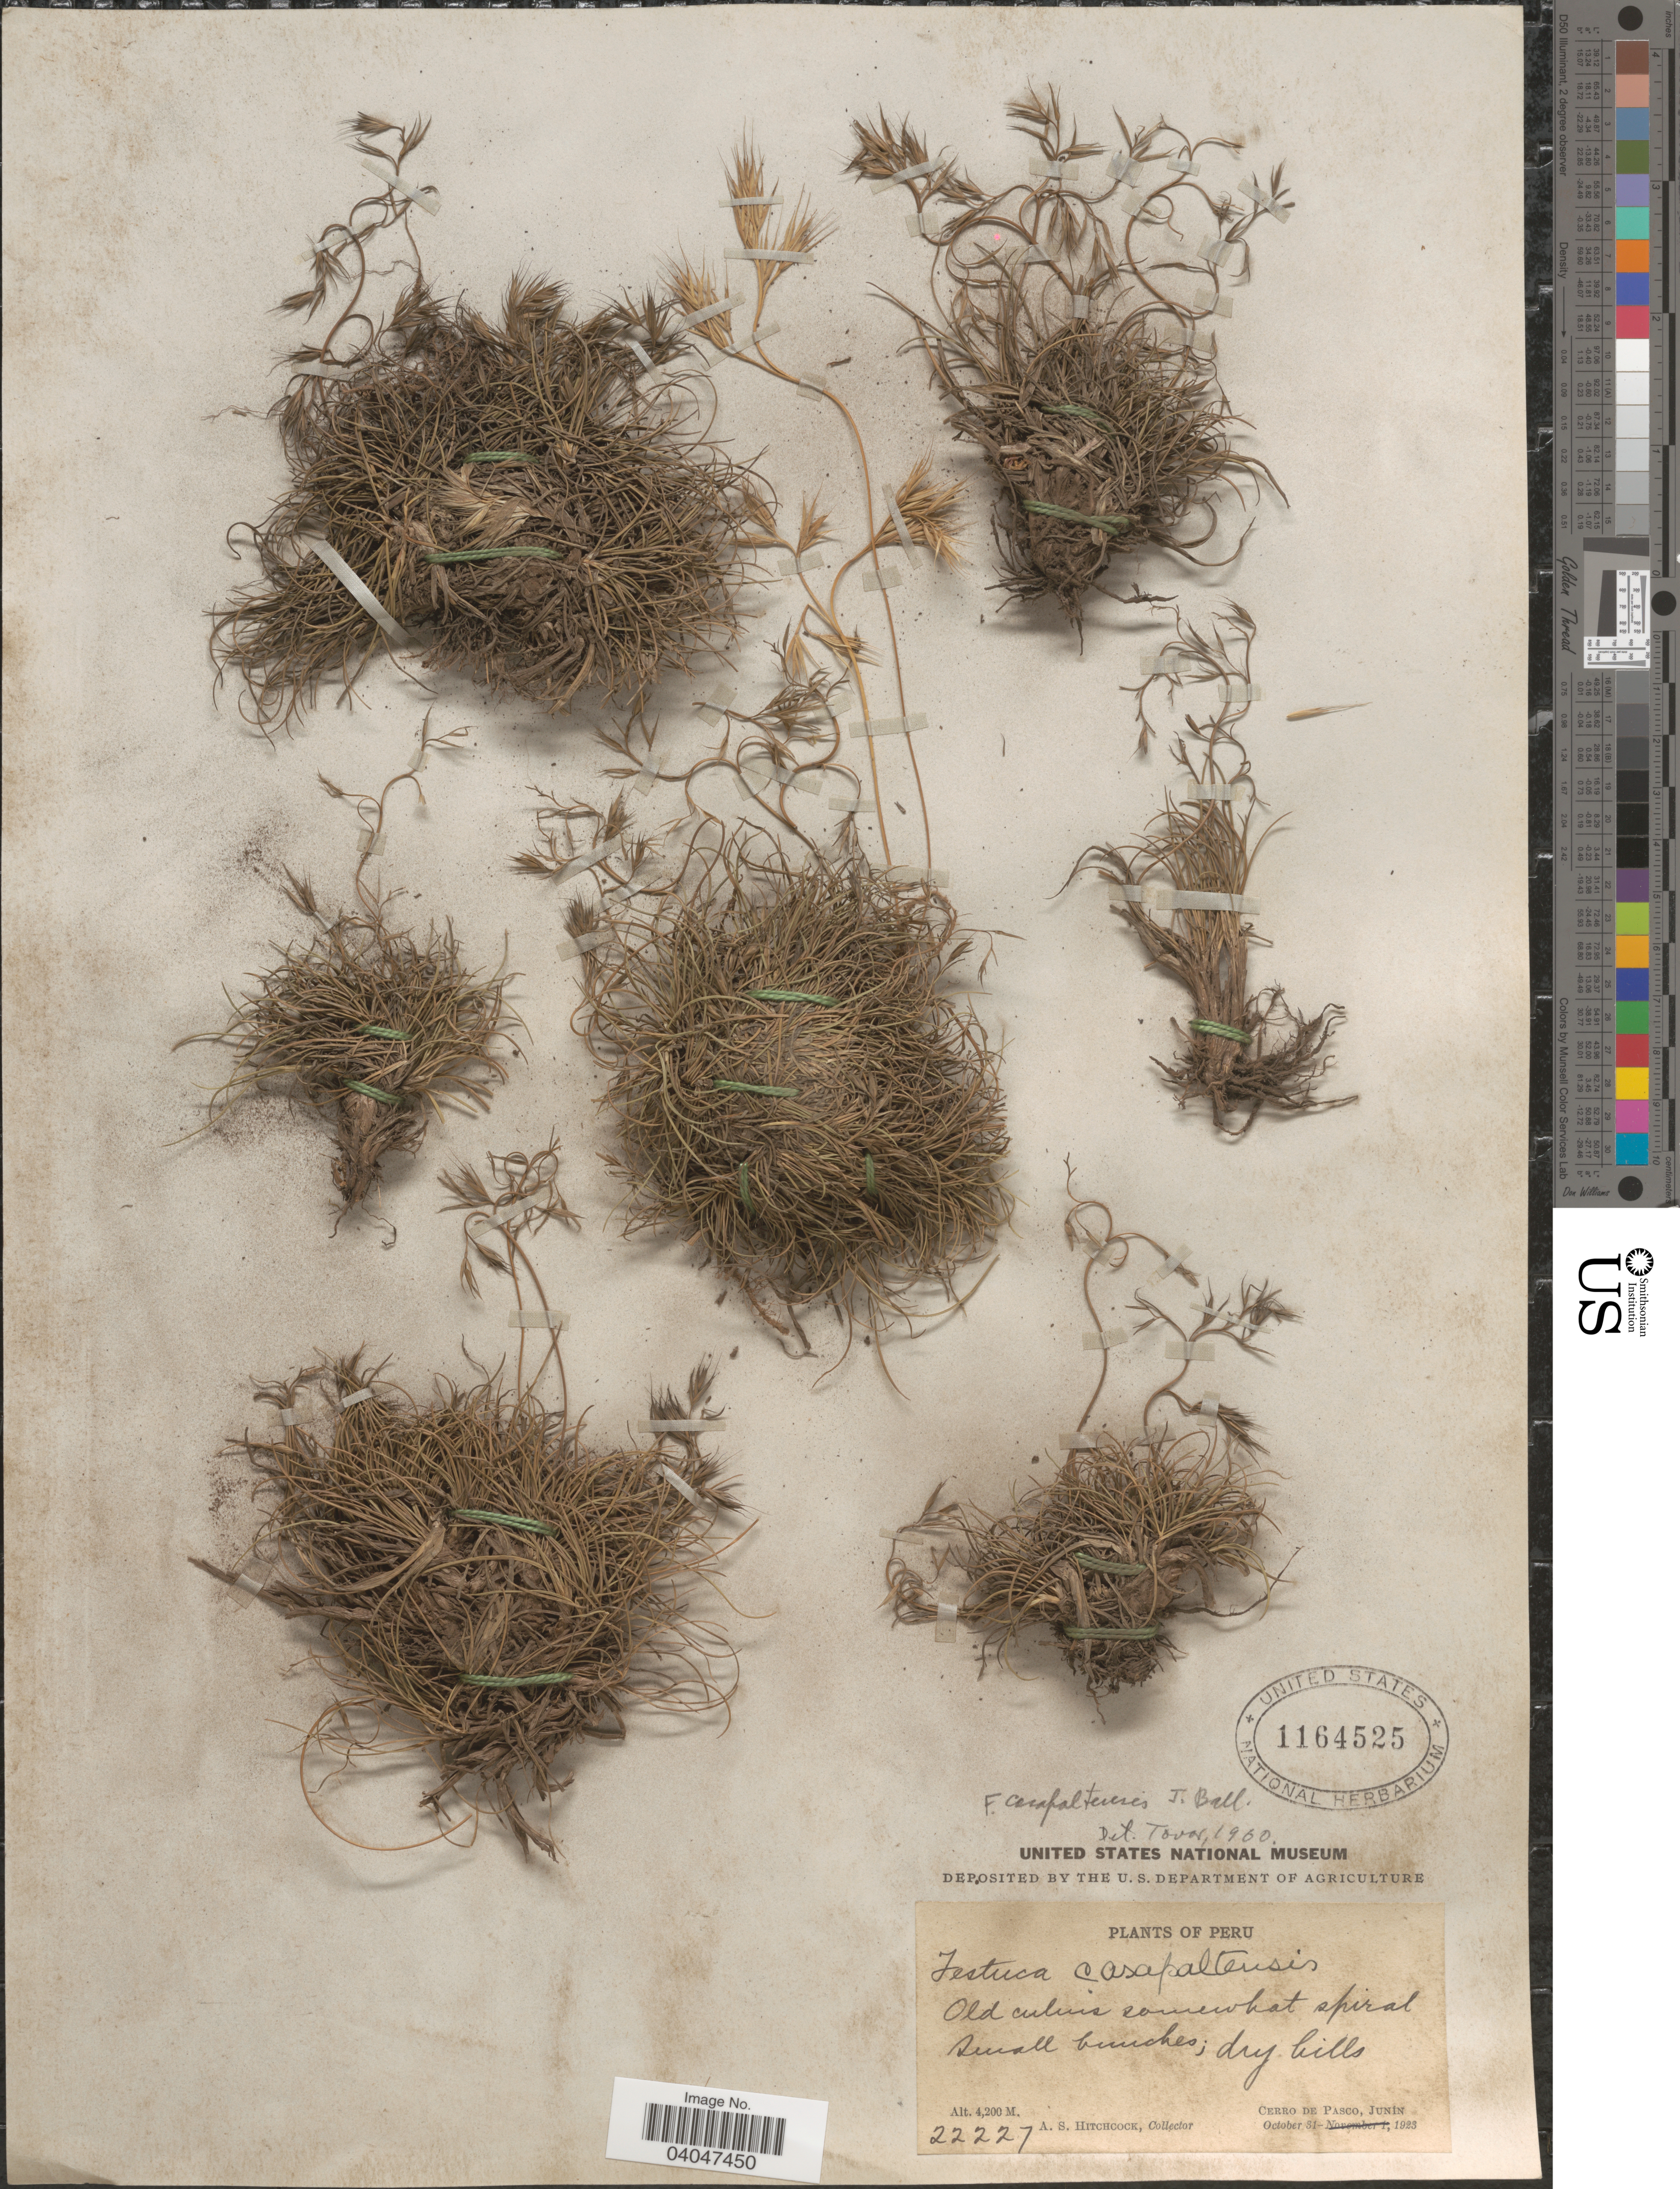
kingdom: Plantae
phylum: Tracheophyta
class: Liliopsida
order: Poales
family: Poaceae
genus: Festuca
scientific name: Festuca casapaltensis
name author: Ball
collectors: A. S. Hitchcock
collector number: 22227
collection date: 1923-10-31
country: Peru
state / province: Junín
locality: Cerro de Pasco.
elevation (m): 4200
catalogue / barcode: US 1164525